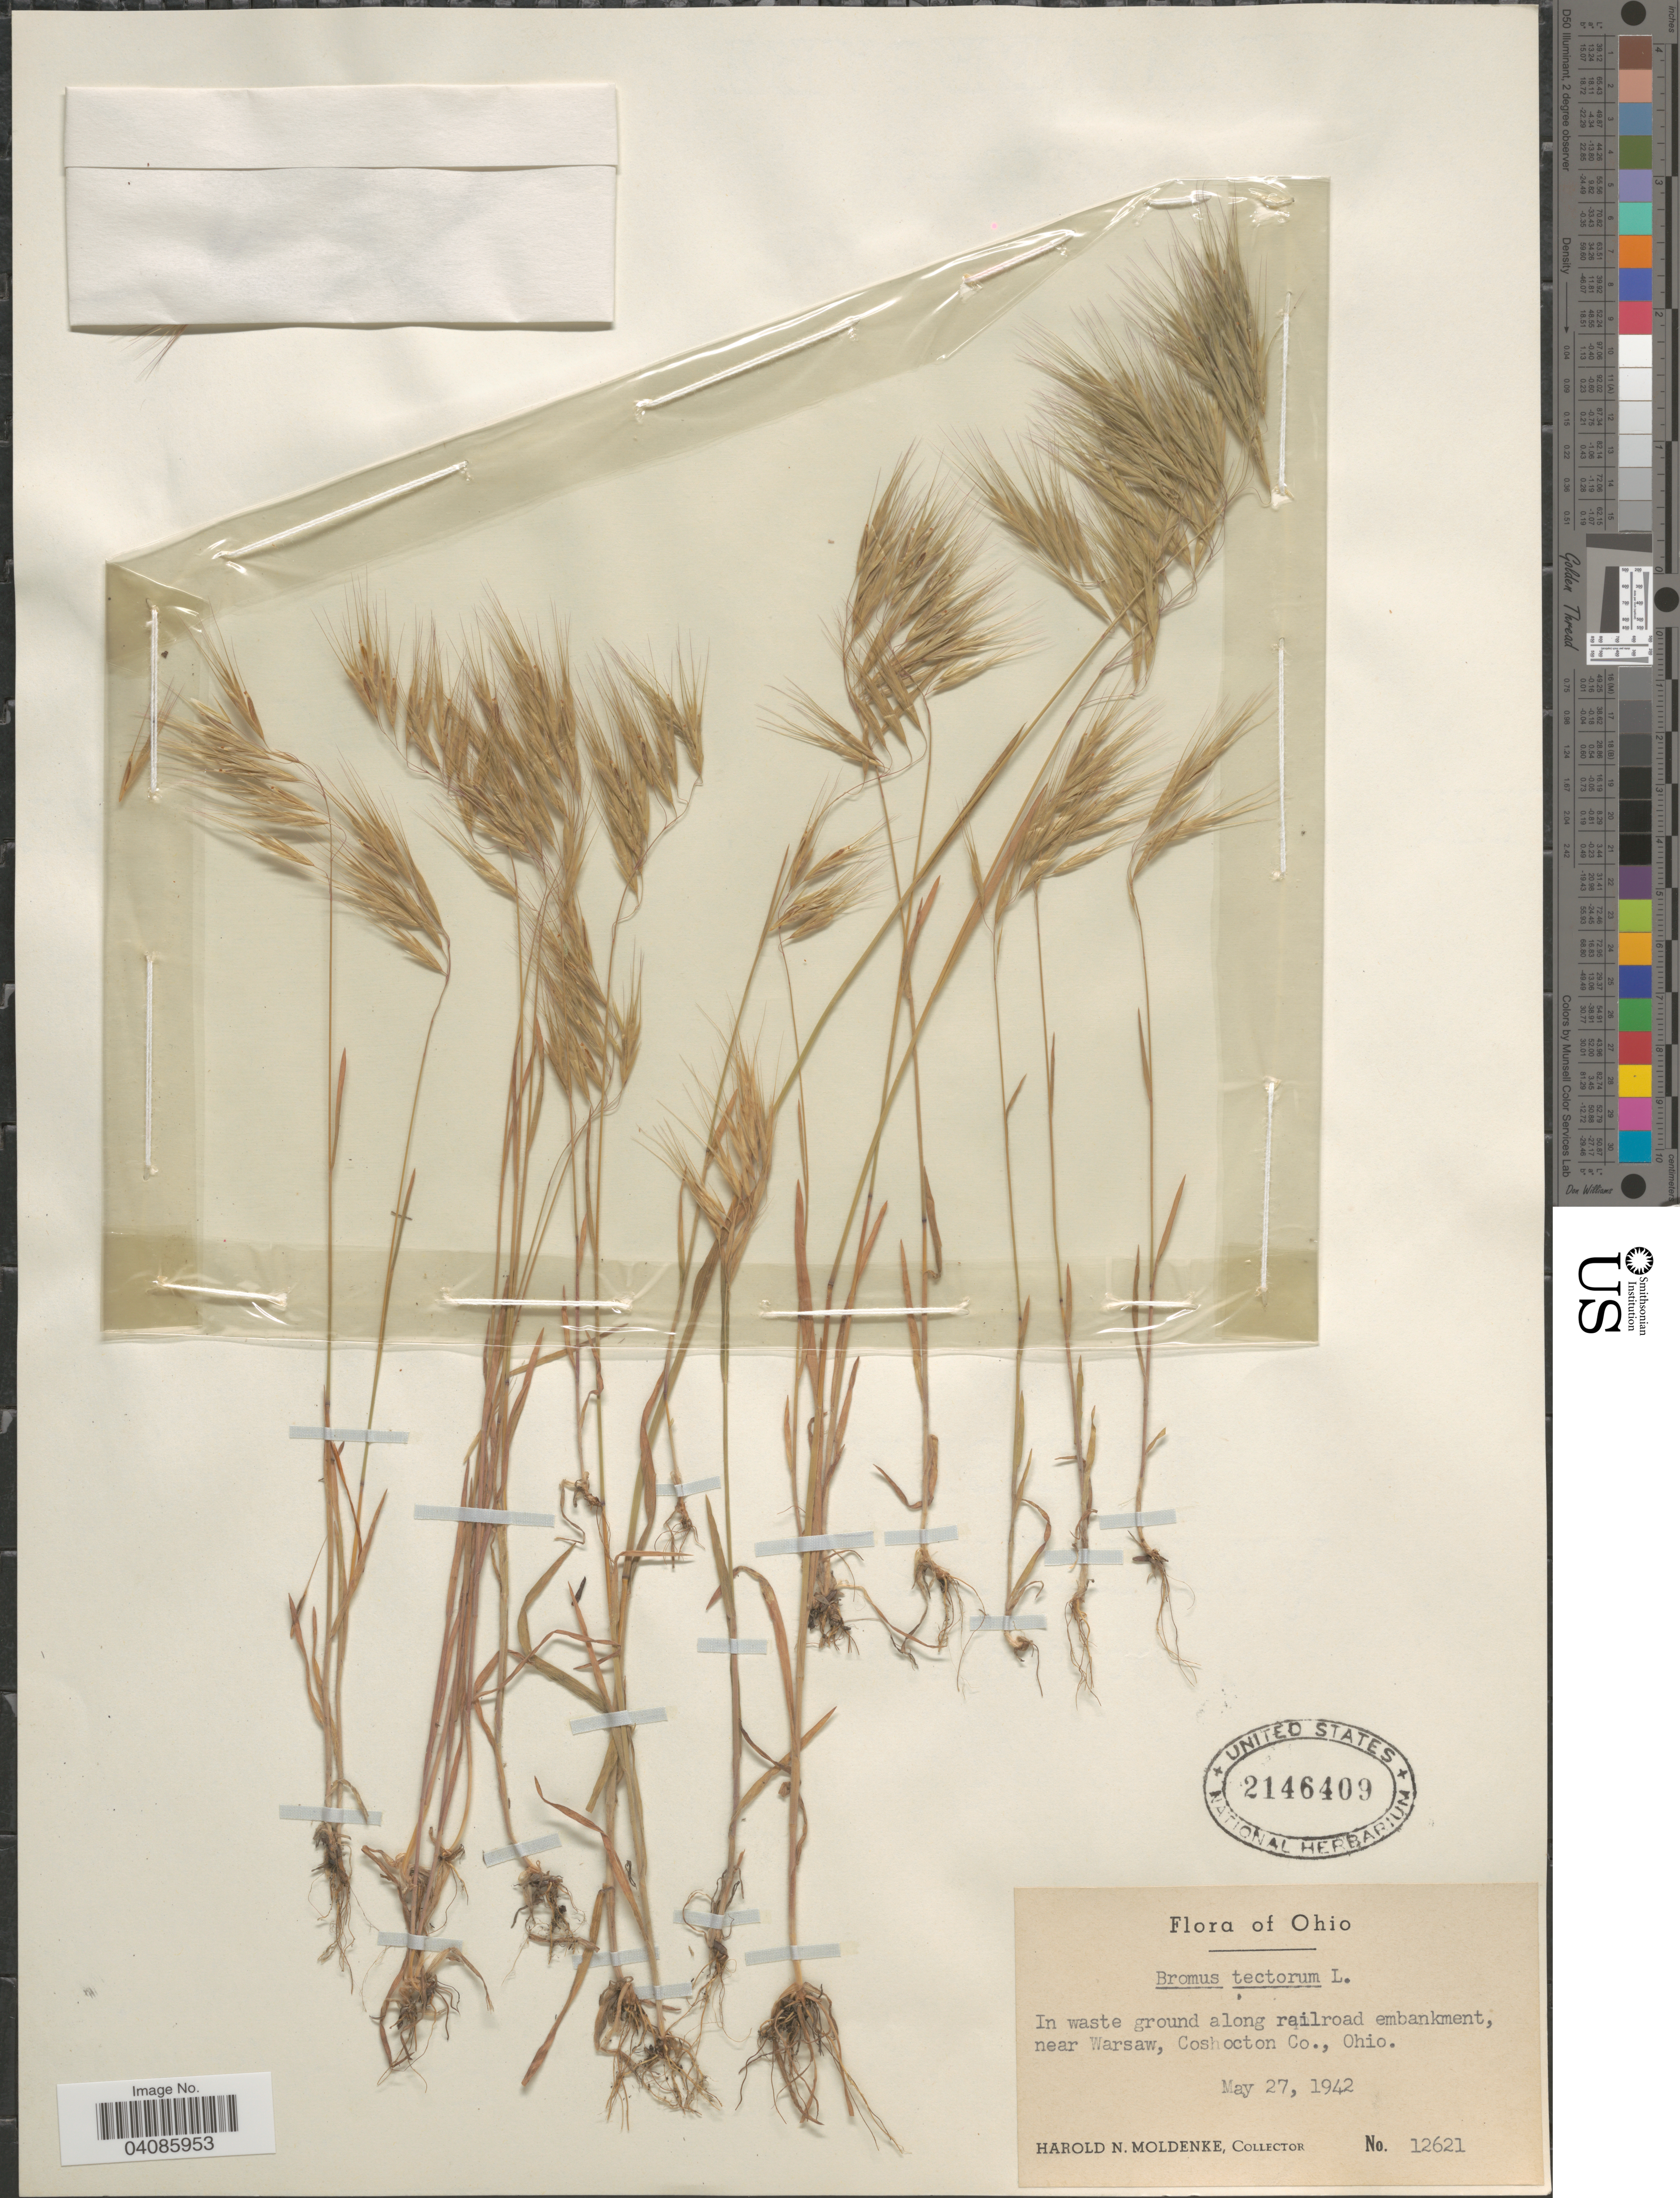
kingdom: Plantae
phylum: Tracheophyta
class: Liliopsida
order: Poales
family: Poaceae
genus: Bromus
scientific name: Bromus tectorum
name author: L.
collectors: H. N. Moldenke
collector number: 12621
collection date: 1942-05-27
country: United States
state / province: Ohio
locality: In waste ground along railroad embankment, near Warsaw, Coshocton Co.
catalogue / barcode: US 2146409